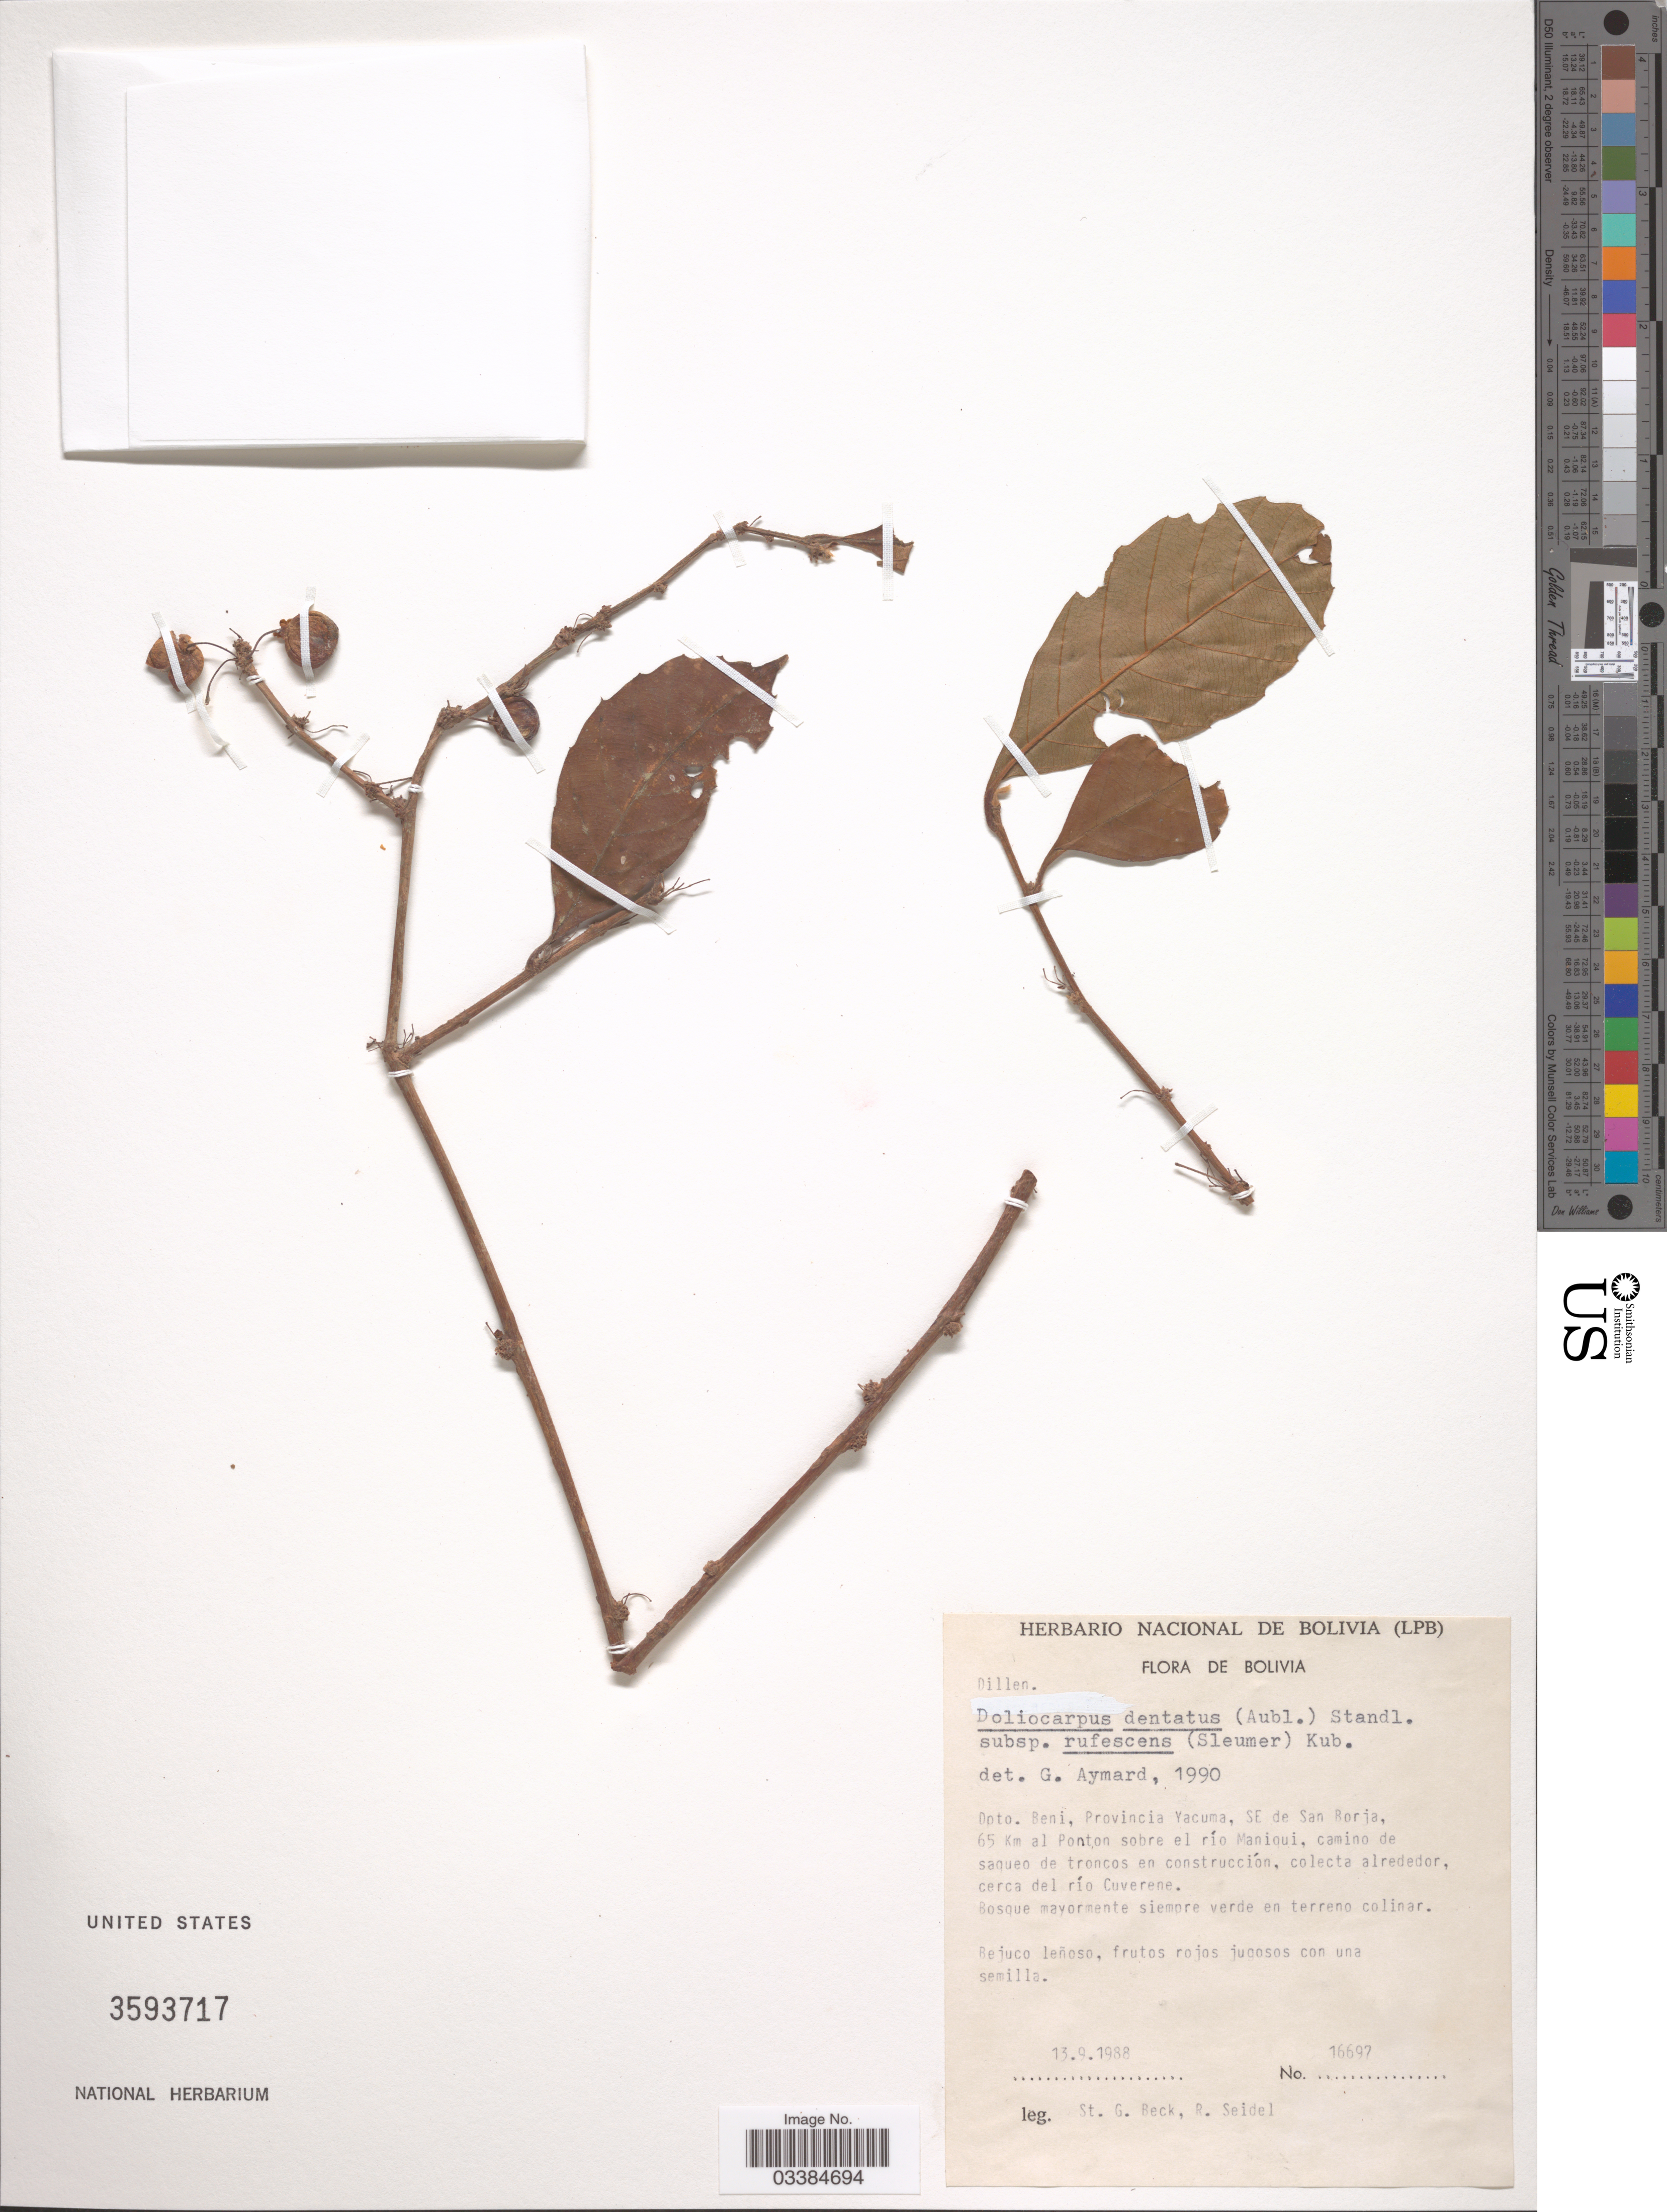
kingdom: Plantae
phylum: Tracheophyta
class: Magnoliopsida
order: Dilleniales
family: Dilleniaceae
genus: Doliocarpus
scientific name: Doliocarpus dentatus subsp. rufescens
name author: (Sleumer) Kubitzki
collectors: S. G. Beck & R. Seidel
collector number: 16697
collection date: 1988-09-13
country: Bolivia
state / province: Beni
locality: Dpto. Beni, Provincia Yacuma, SE de San Borja, 65 Km al Ponton sobre el río Maniqui, camino de saqueo de troncos en construcción, colecta alrededor, cerca del río Cuverene.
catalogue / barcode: US 3593717